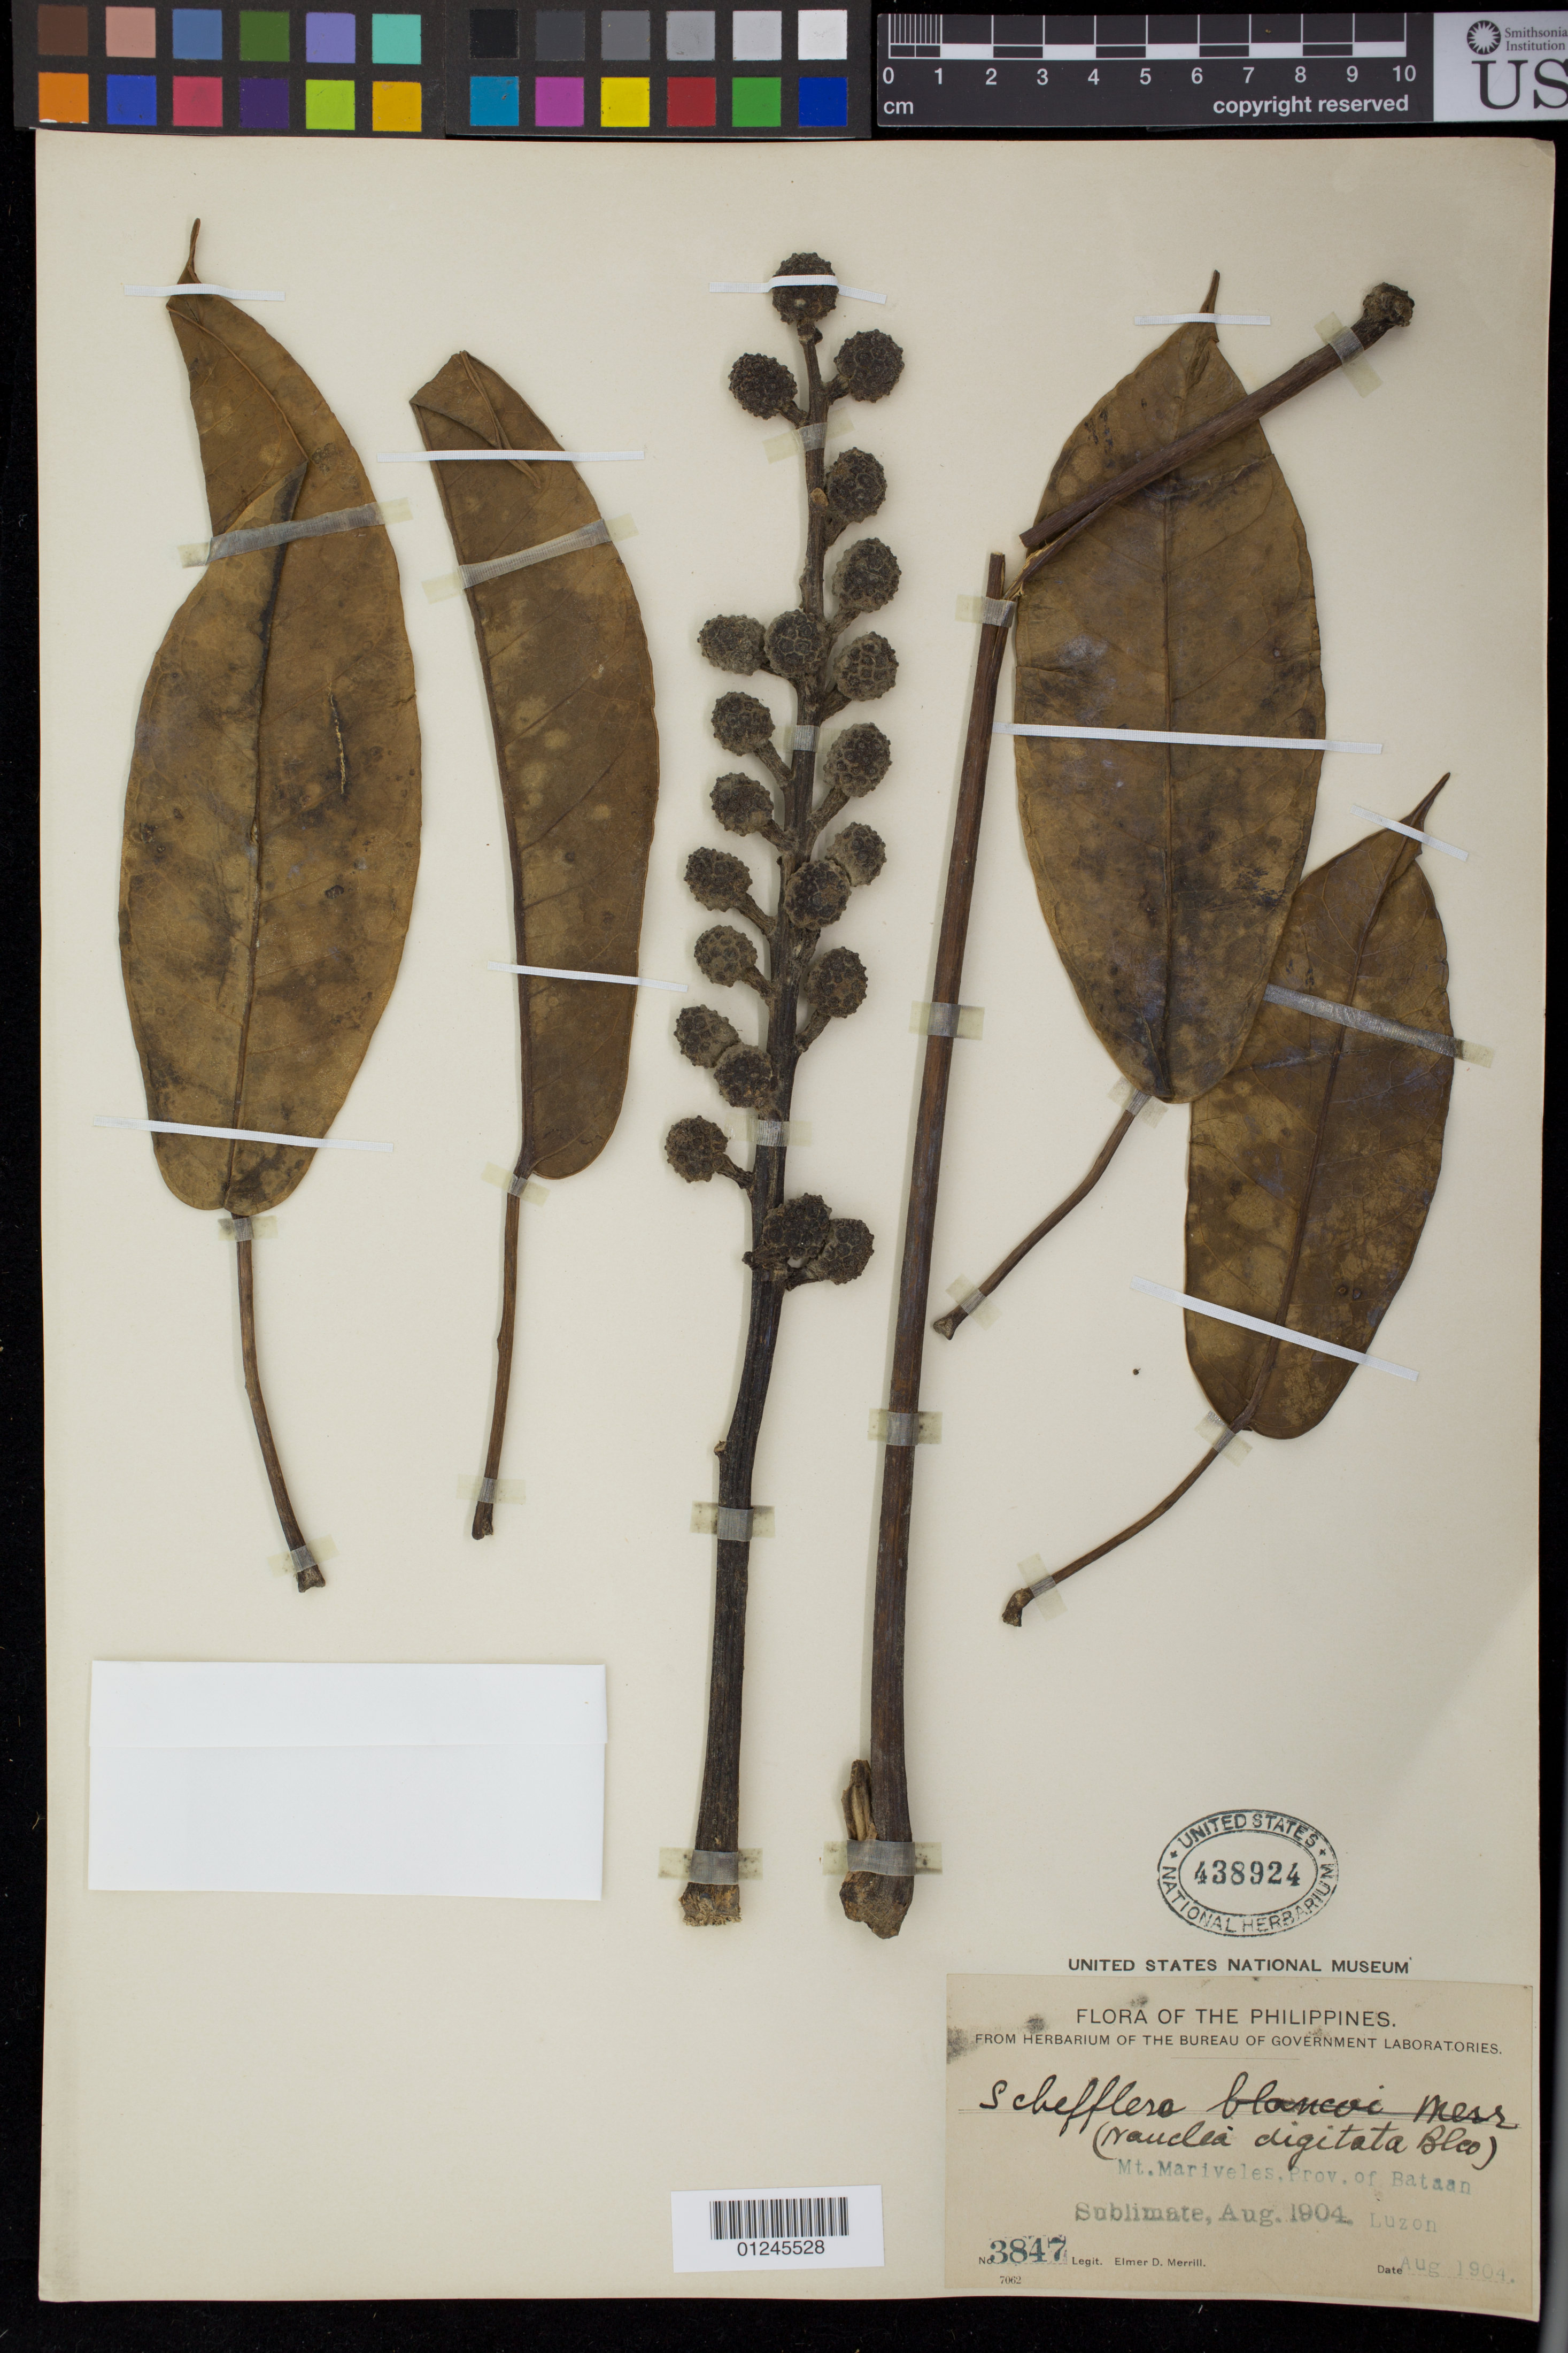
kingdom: Plantae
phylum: Tracheophyta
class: Magnoliopsida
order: Apiales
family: Araliaceae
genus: Schefflera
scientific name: Schefflera sp.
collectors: E. D. Merrill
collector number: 3487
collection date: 1904-08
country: Philippines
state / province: Central Luzon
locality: Mt. Mariveles, Prov. of Bataan, Luzon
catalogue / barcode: US 438924